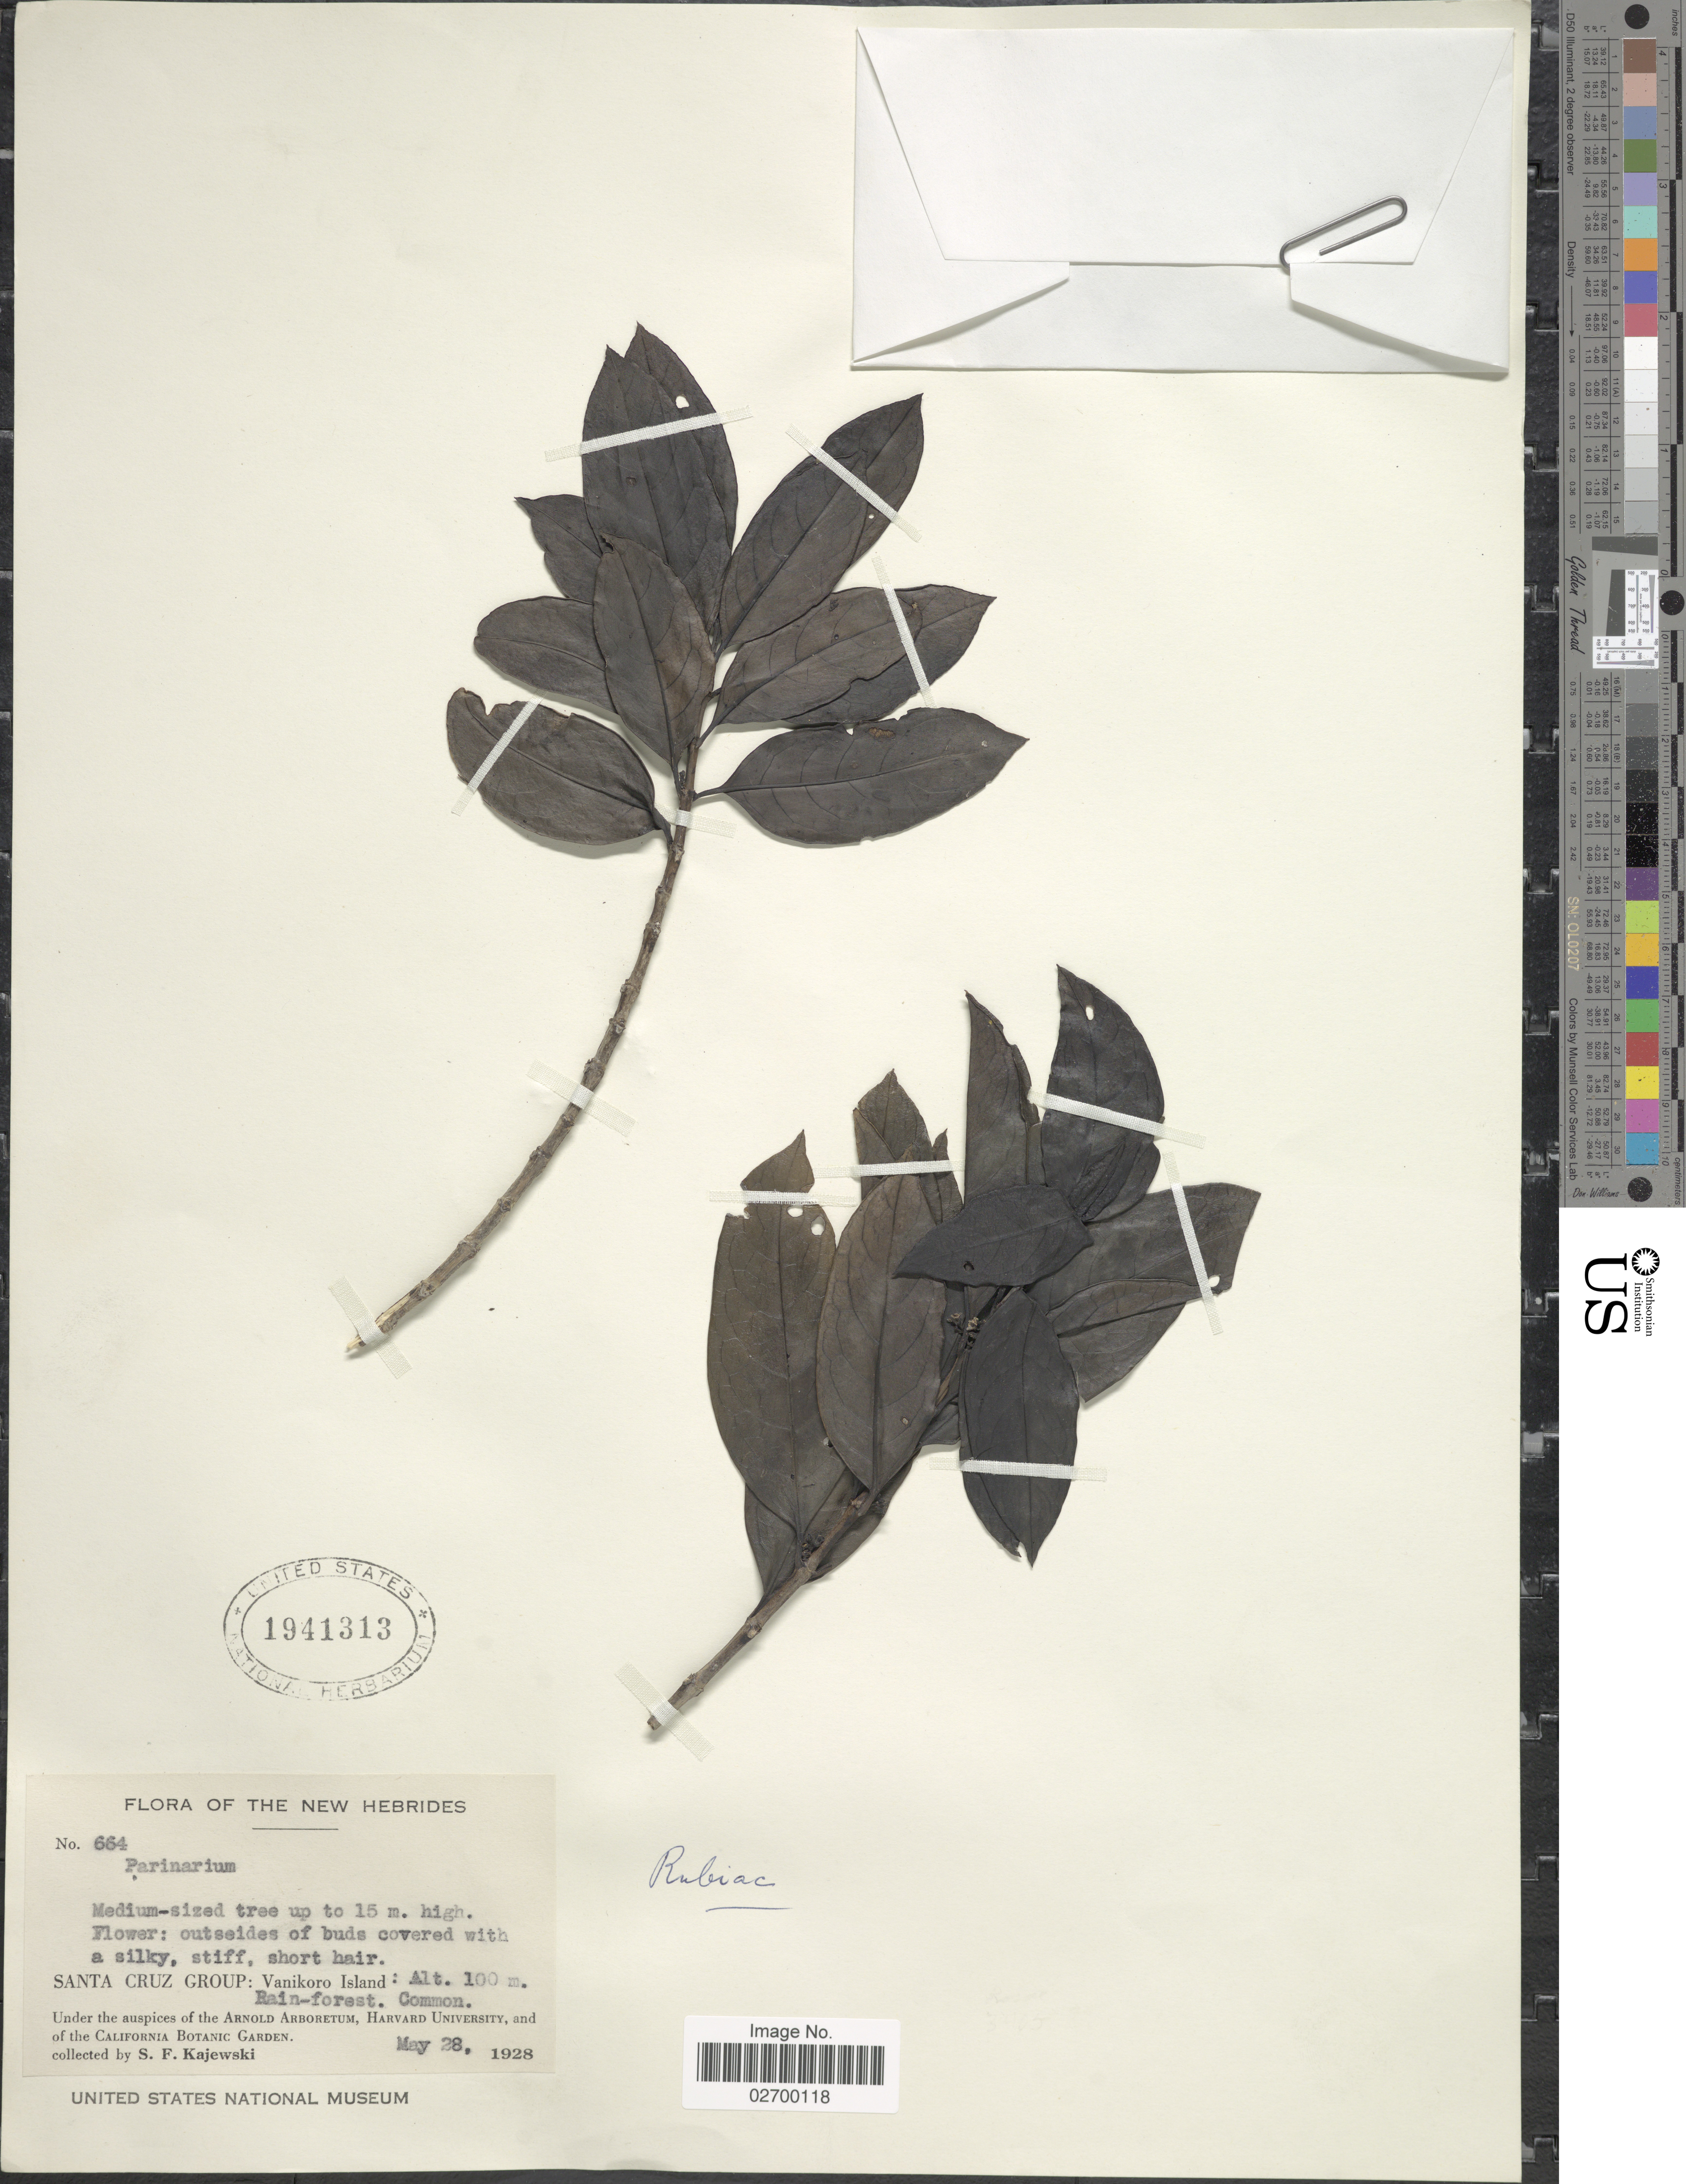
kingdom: Plantae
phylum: Tracheophyta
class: Magnoliopsida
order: Gentianales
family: Rubiaceae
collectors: S. Kajewski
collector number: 664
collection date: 1928-05-28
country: Vanuatu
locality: The New Hebrides. Santa cruz Group: Vanikoro Island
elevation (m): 100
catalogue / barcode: US 1941313